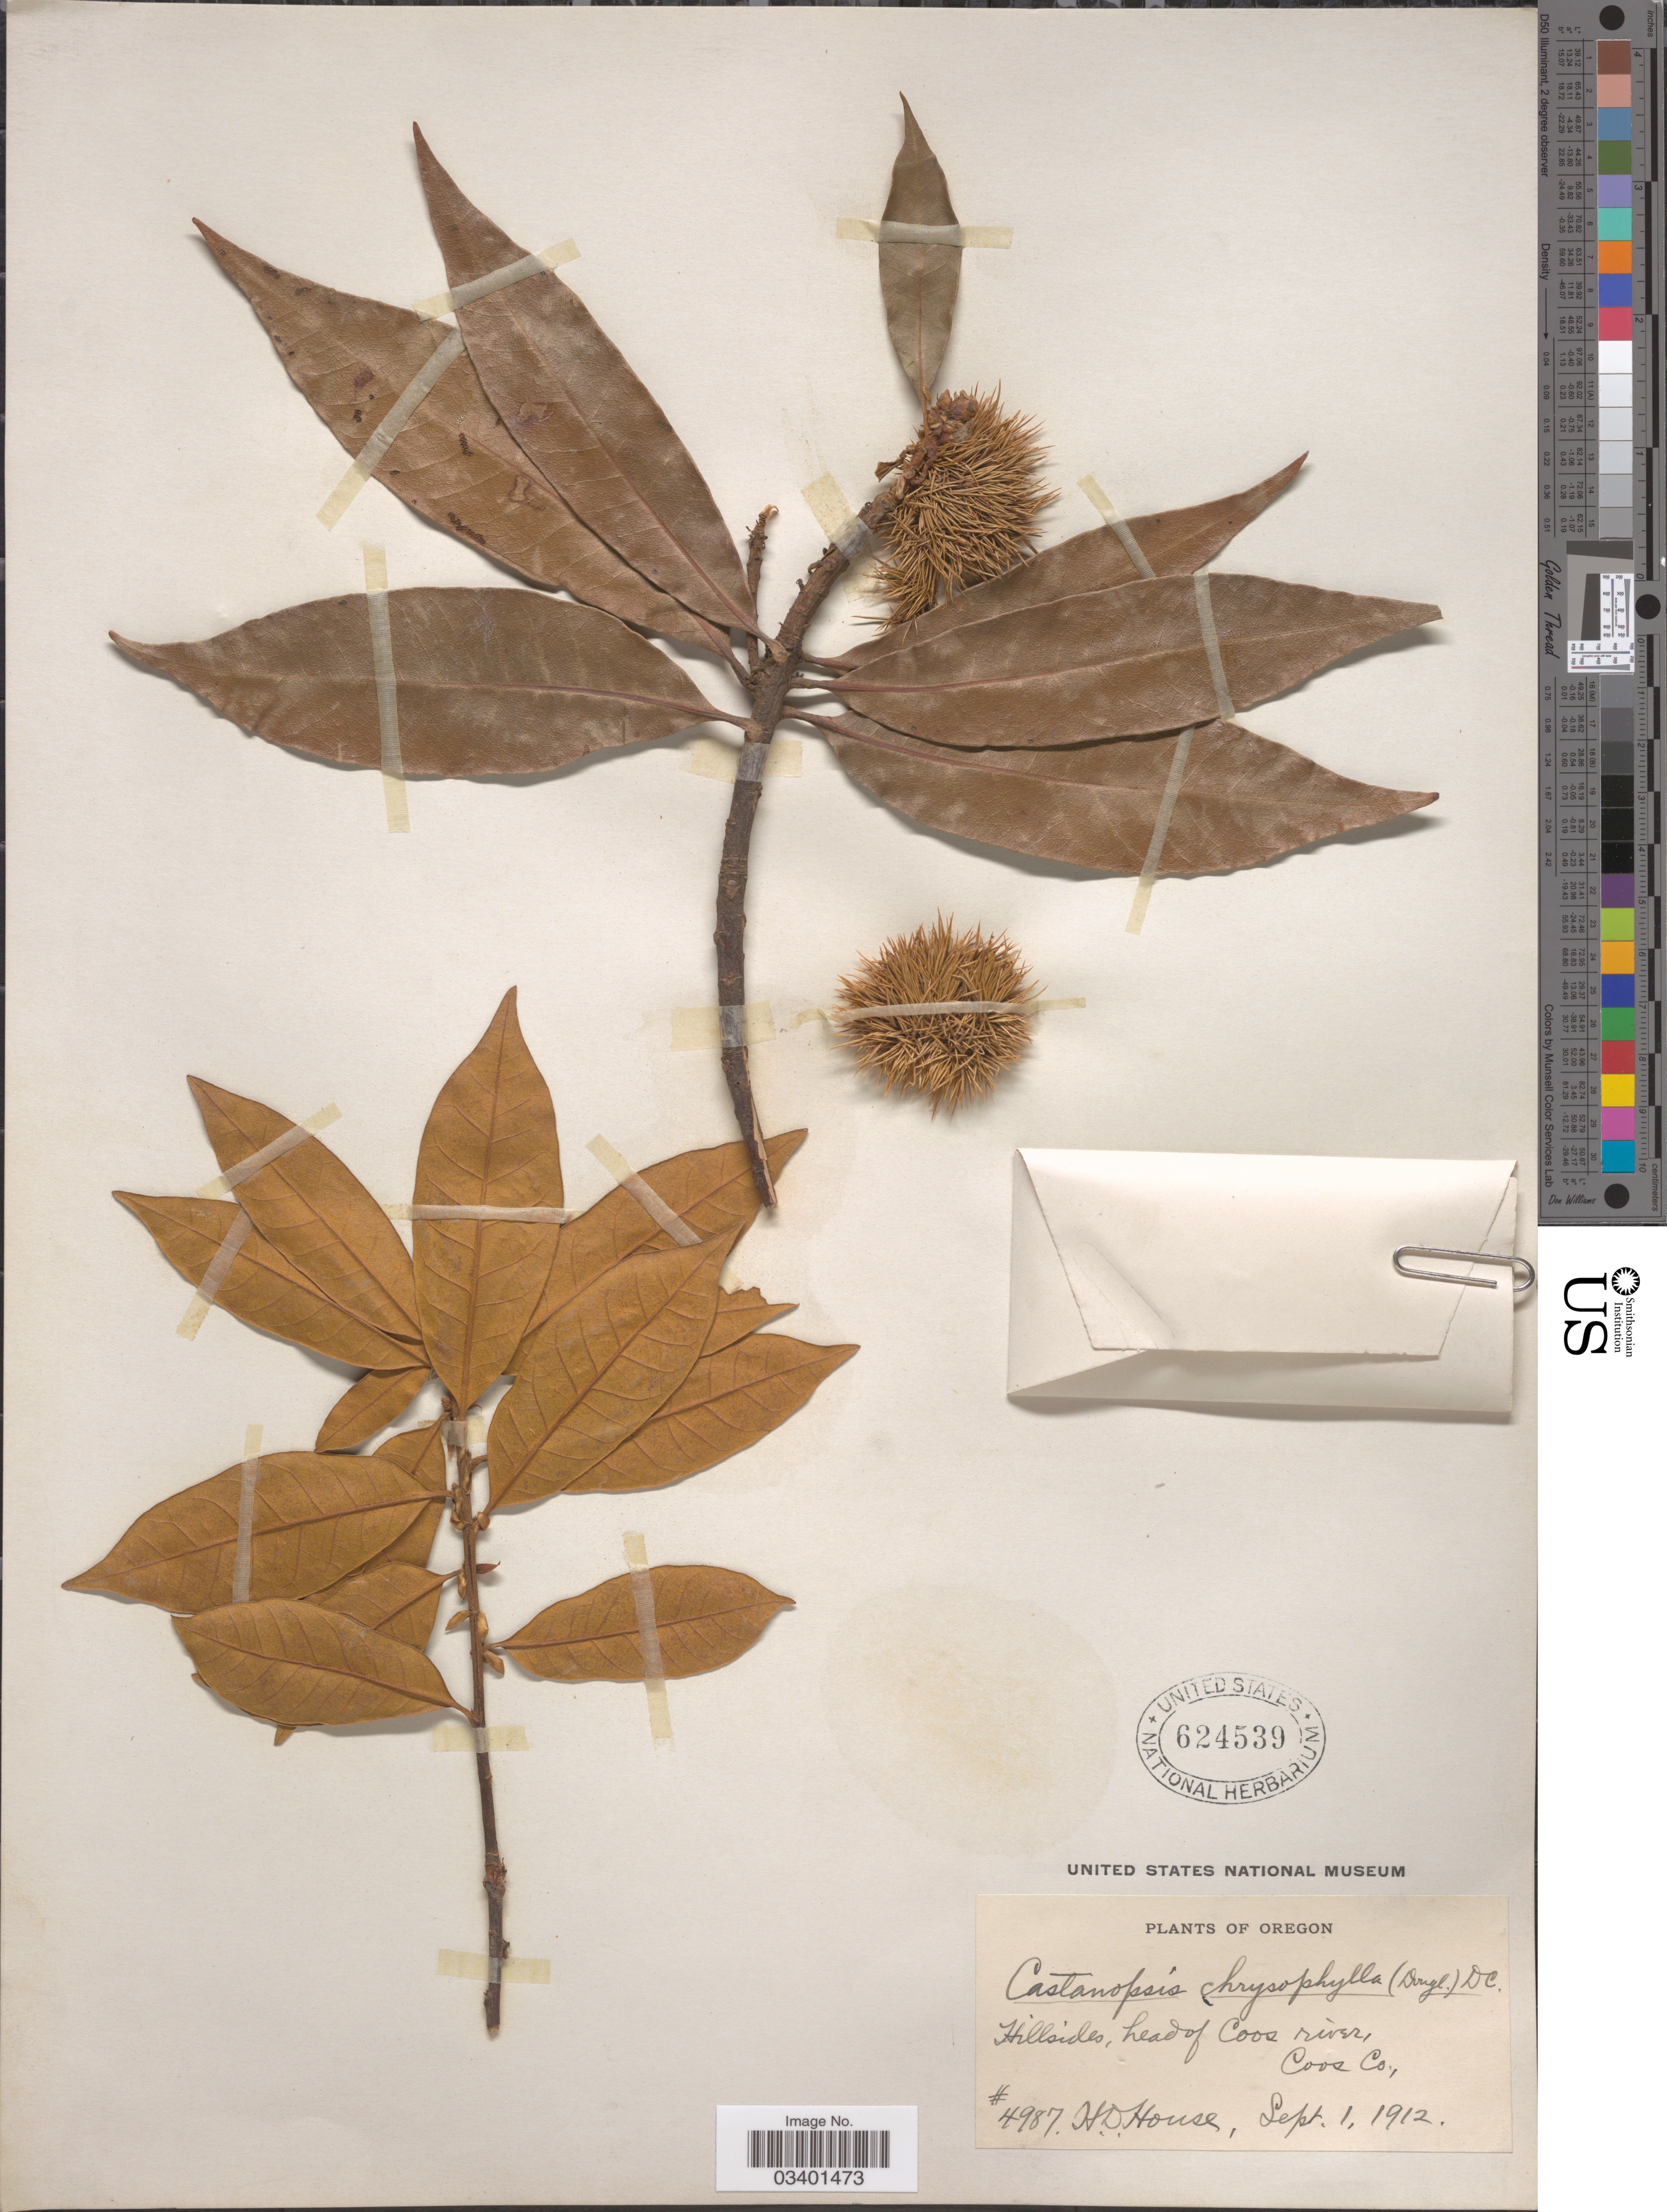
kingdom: Plantae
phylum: Tracheophyta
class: Magnoliopsida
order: Fagales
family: Fagaceae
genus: Chrysolepis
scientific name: Chrysolepis chrysophylla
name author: (Douglas ex Hook.) Hjelmq.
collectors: H. D. House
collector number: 4987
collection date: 1912-09-01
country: United States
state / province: Oregon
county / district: Coos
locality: Hillsides, head of Coos River, Coos Co.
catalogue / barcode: US 624539